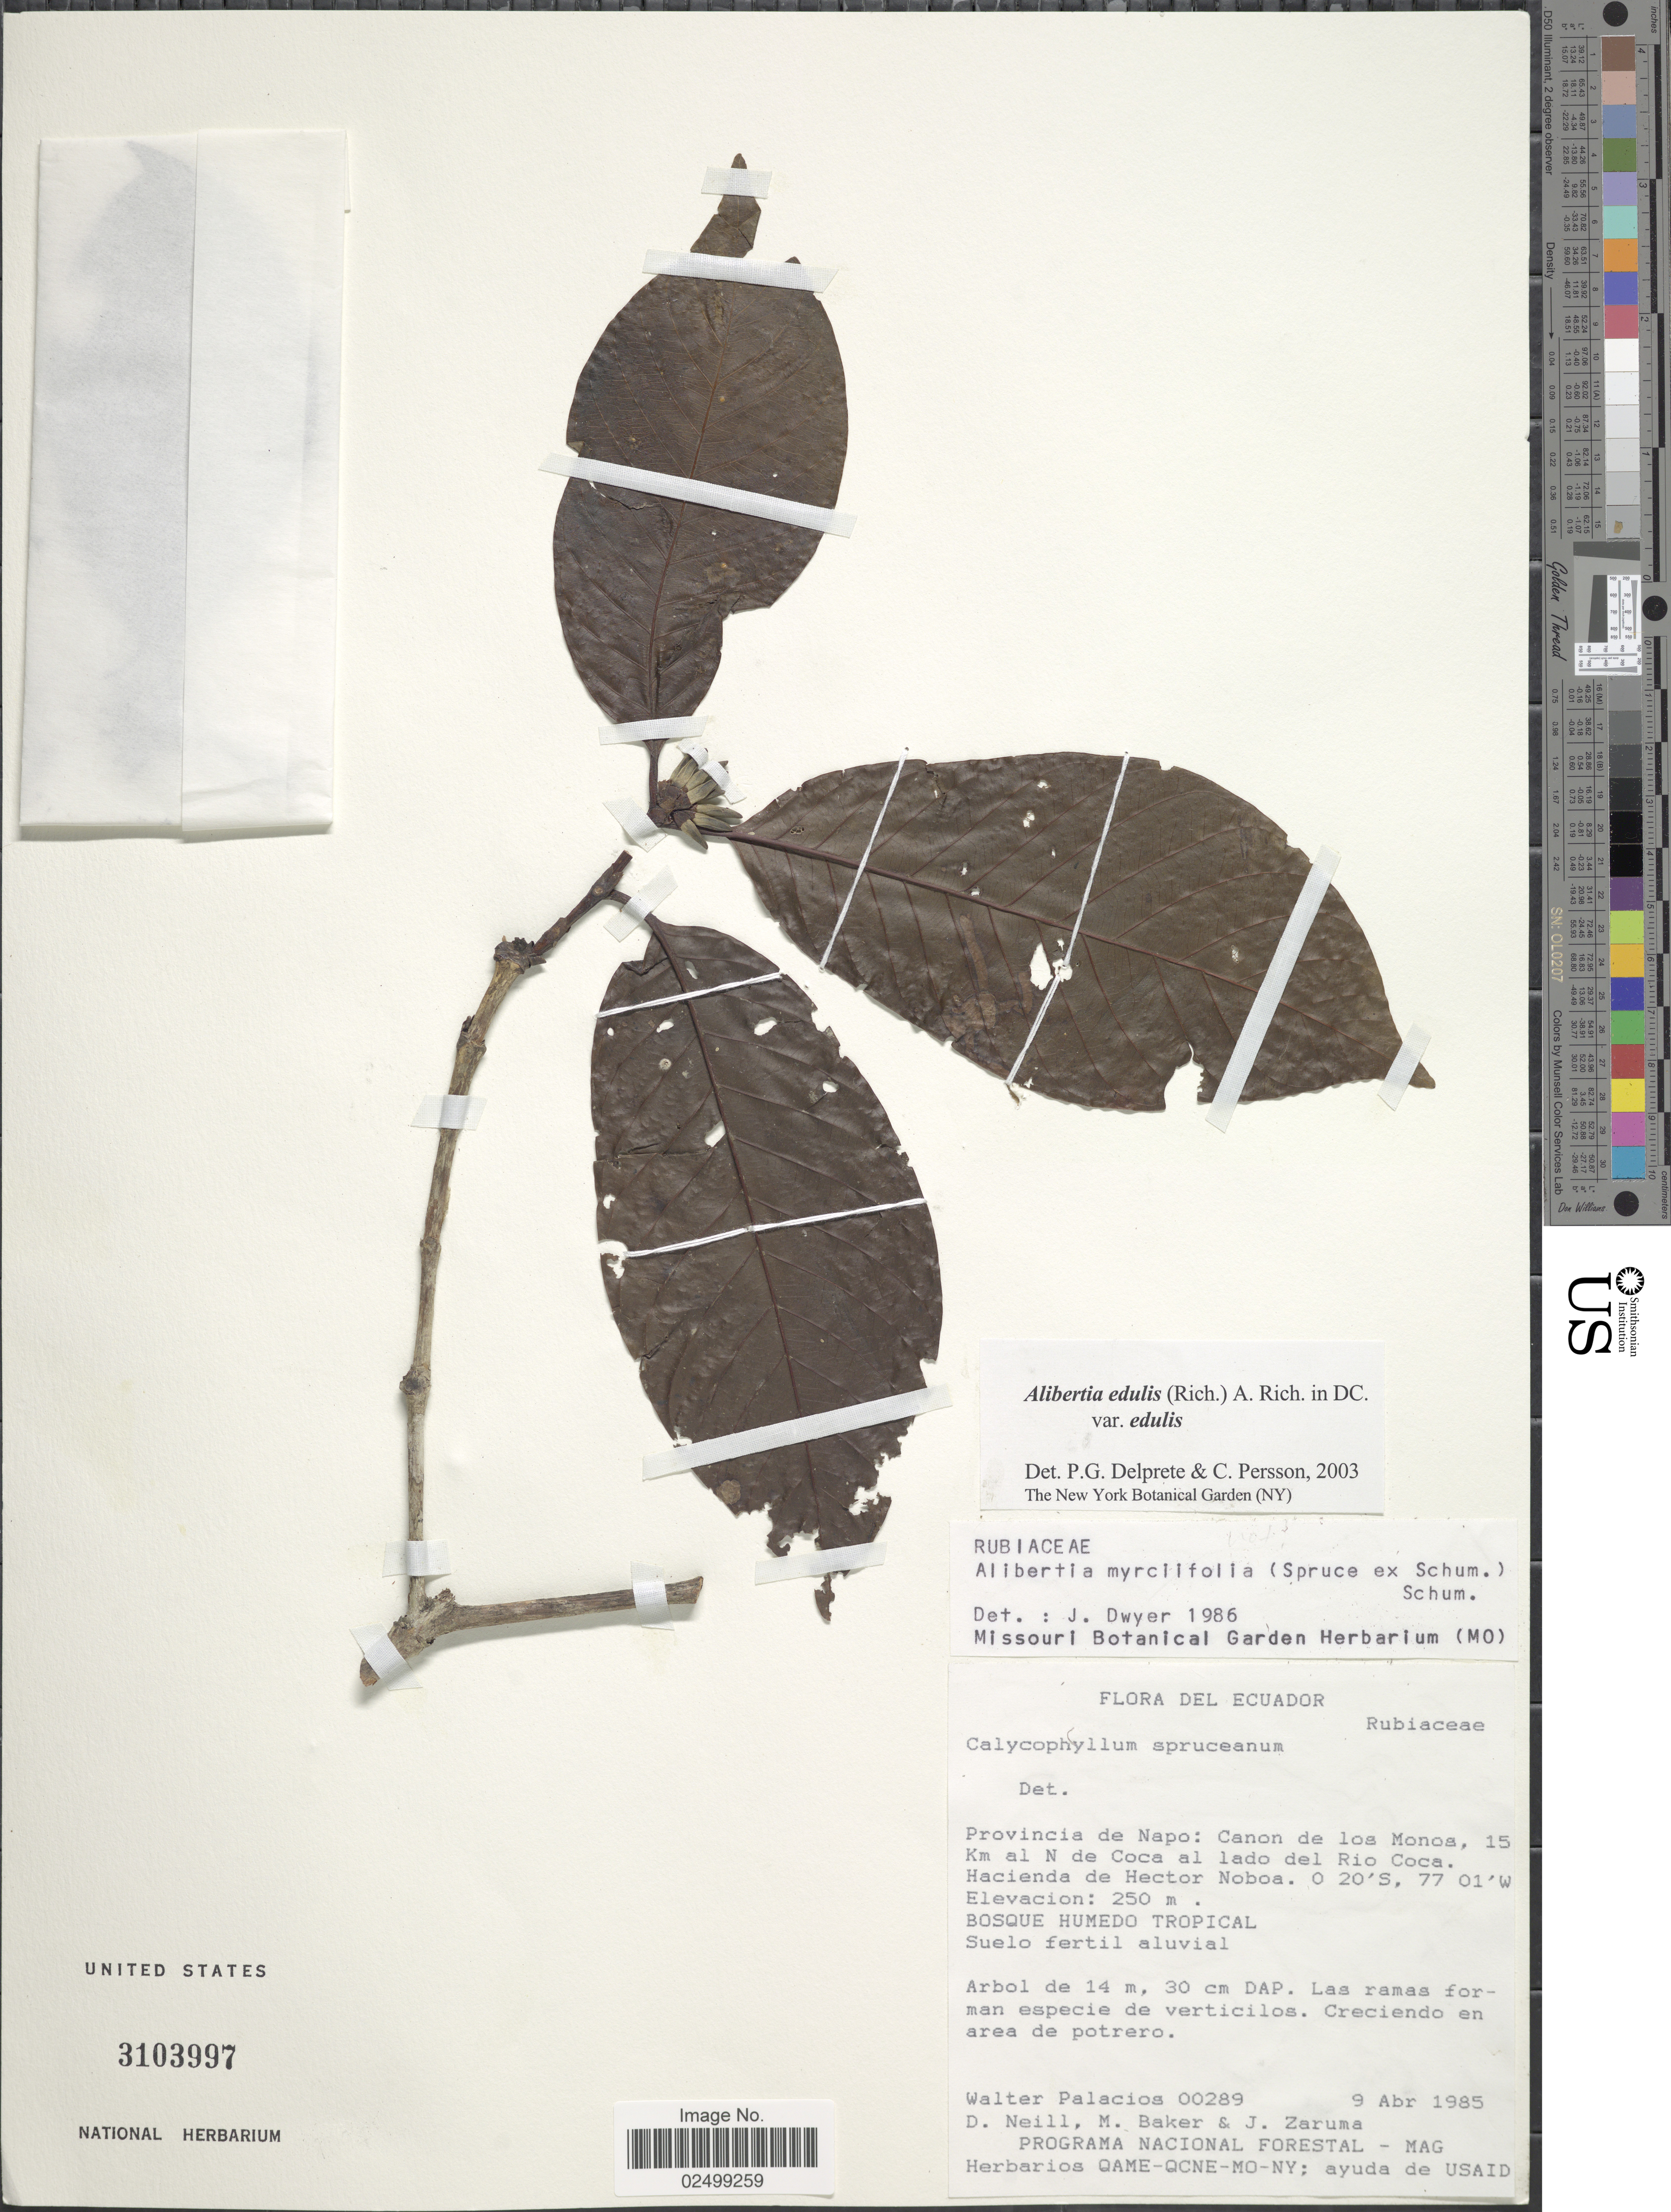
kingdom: Plantae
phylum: Tracheophyta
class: Magnoliopsida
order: Gentianales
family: Rubiaceae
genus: Alibertia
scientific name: Alibertia edulis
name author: (Rich.) A. Rich. ex DC.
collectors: W. Palacios, D. Neill, M. Baker & J. Zaruma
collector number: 00289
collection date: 1985-04-09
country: Ecuador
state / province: Napo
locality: Canon de los Monos, 15 Km al N de Coca al lado del Rio Coca. Hacienda de Hector Noboa. Bosque Humedo Tropical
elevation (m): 250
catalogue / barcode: US 3103997